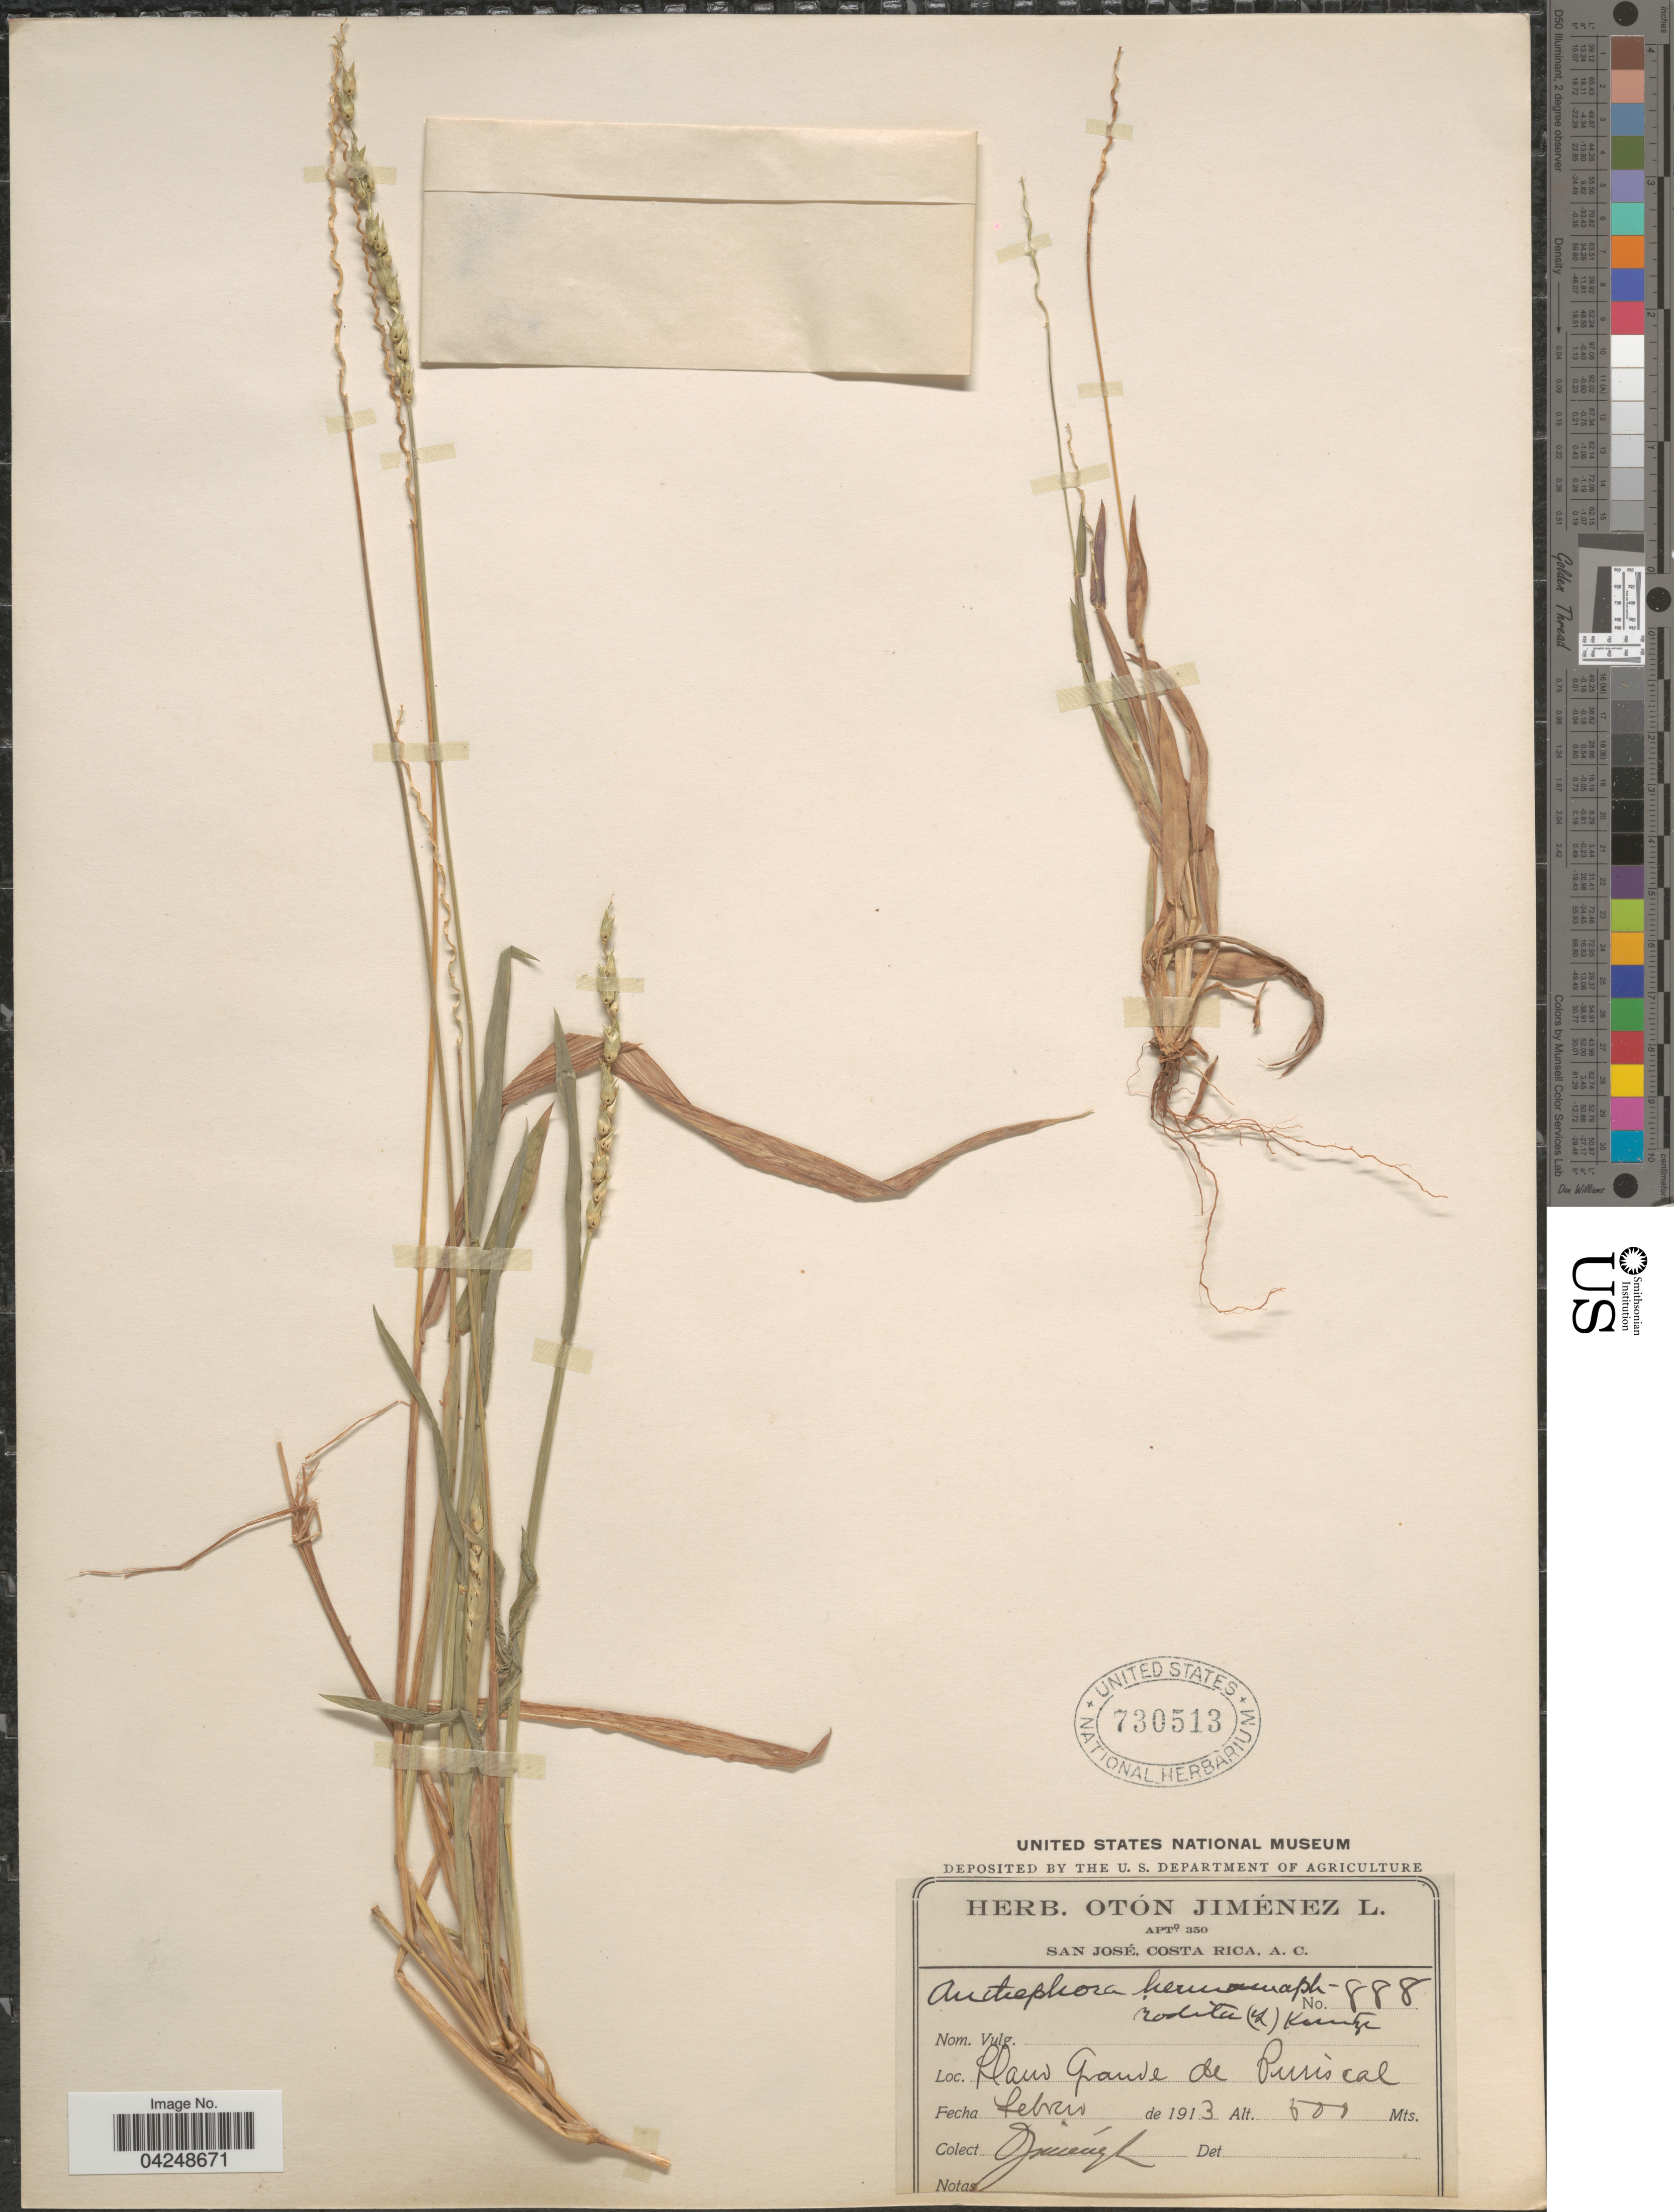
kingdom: Plantae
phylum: Tracheophyta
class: Liliopsida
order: Poales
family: Poaceae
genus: Anthephora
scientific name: Anthephora hermaphrodita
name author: (L.) Kuntze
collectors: O. Jimenez L.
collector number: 888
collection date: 1913-02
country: Costa Rica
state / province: San José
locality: Llano Grande de Puriscal.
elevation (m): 500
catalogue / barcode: US 730513